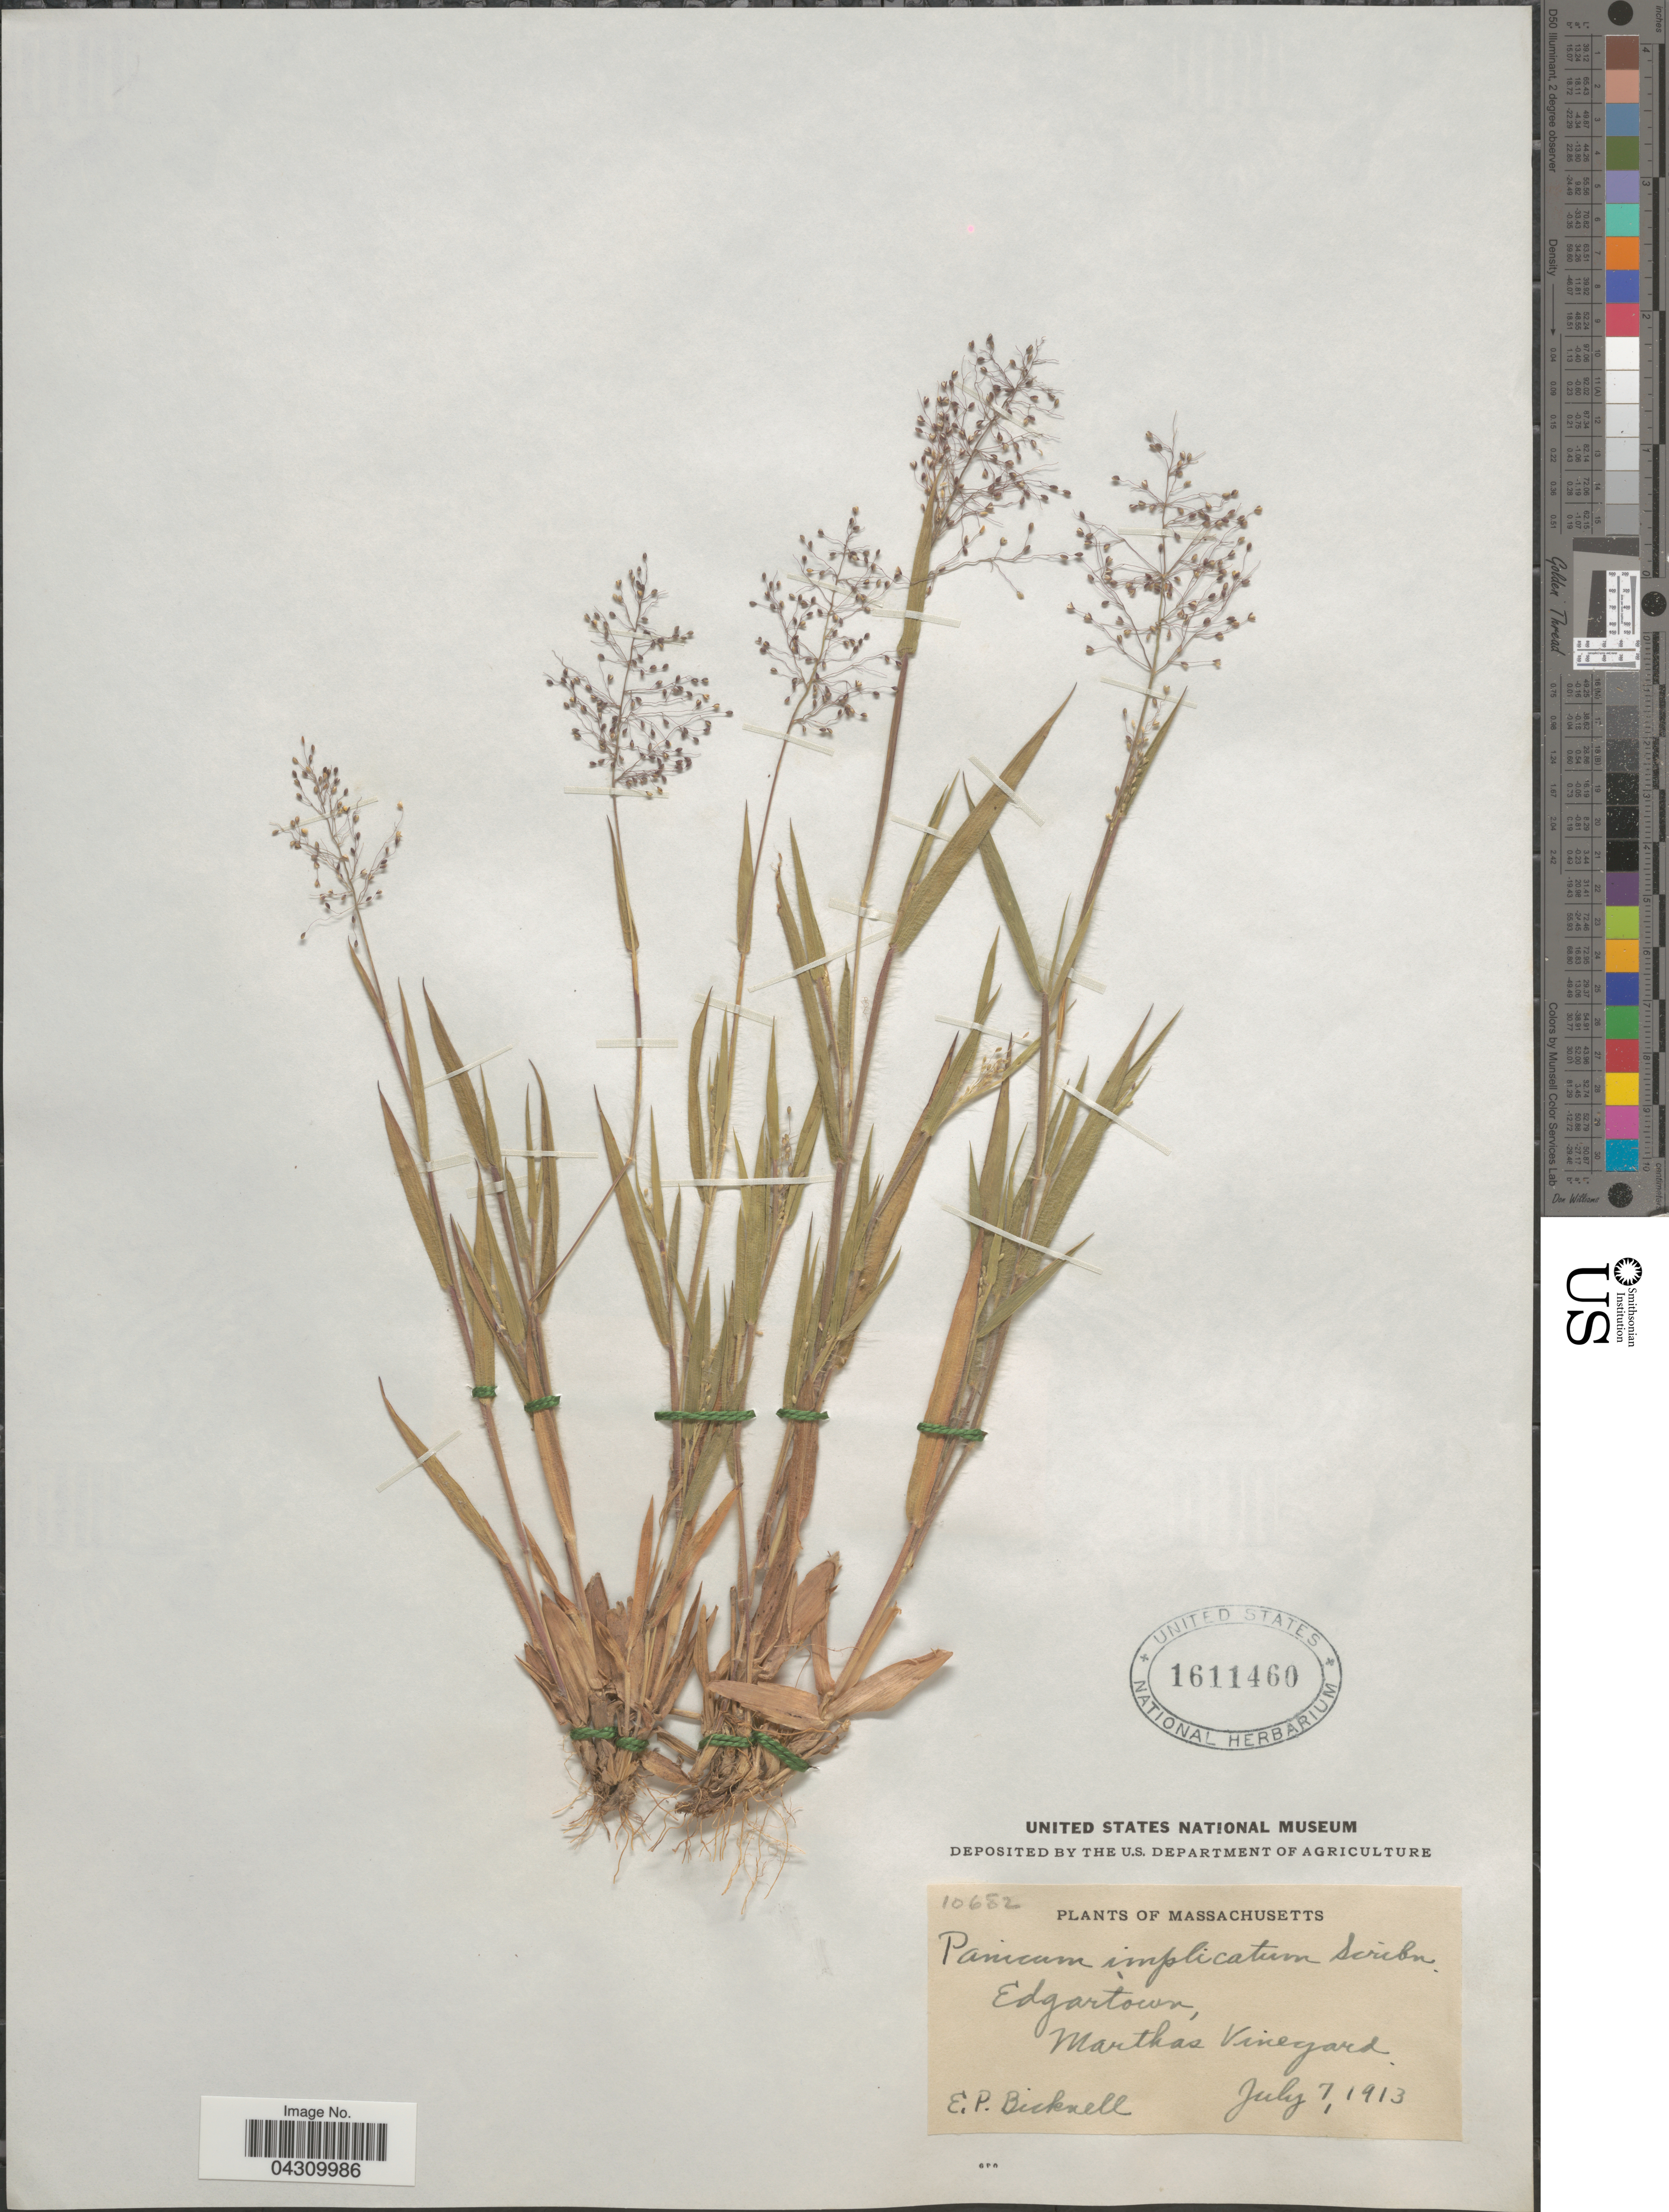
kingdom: Plantae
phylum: Tracheophyta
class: Liliopsida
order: Poales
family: Poaceae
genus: Dichanthelium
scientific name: Dichanthelium acuminatum var. acuminatum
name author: (Sw.) Gould & C.A. Clark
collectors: E. P. Bicknell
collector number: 10682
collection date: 1913-07-07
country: United States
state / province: Massachusetts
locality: Edgartown, Martha's Vineyard.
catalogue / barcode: US 1611460